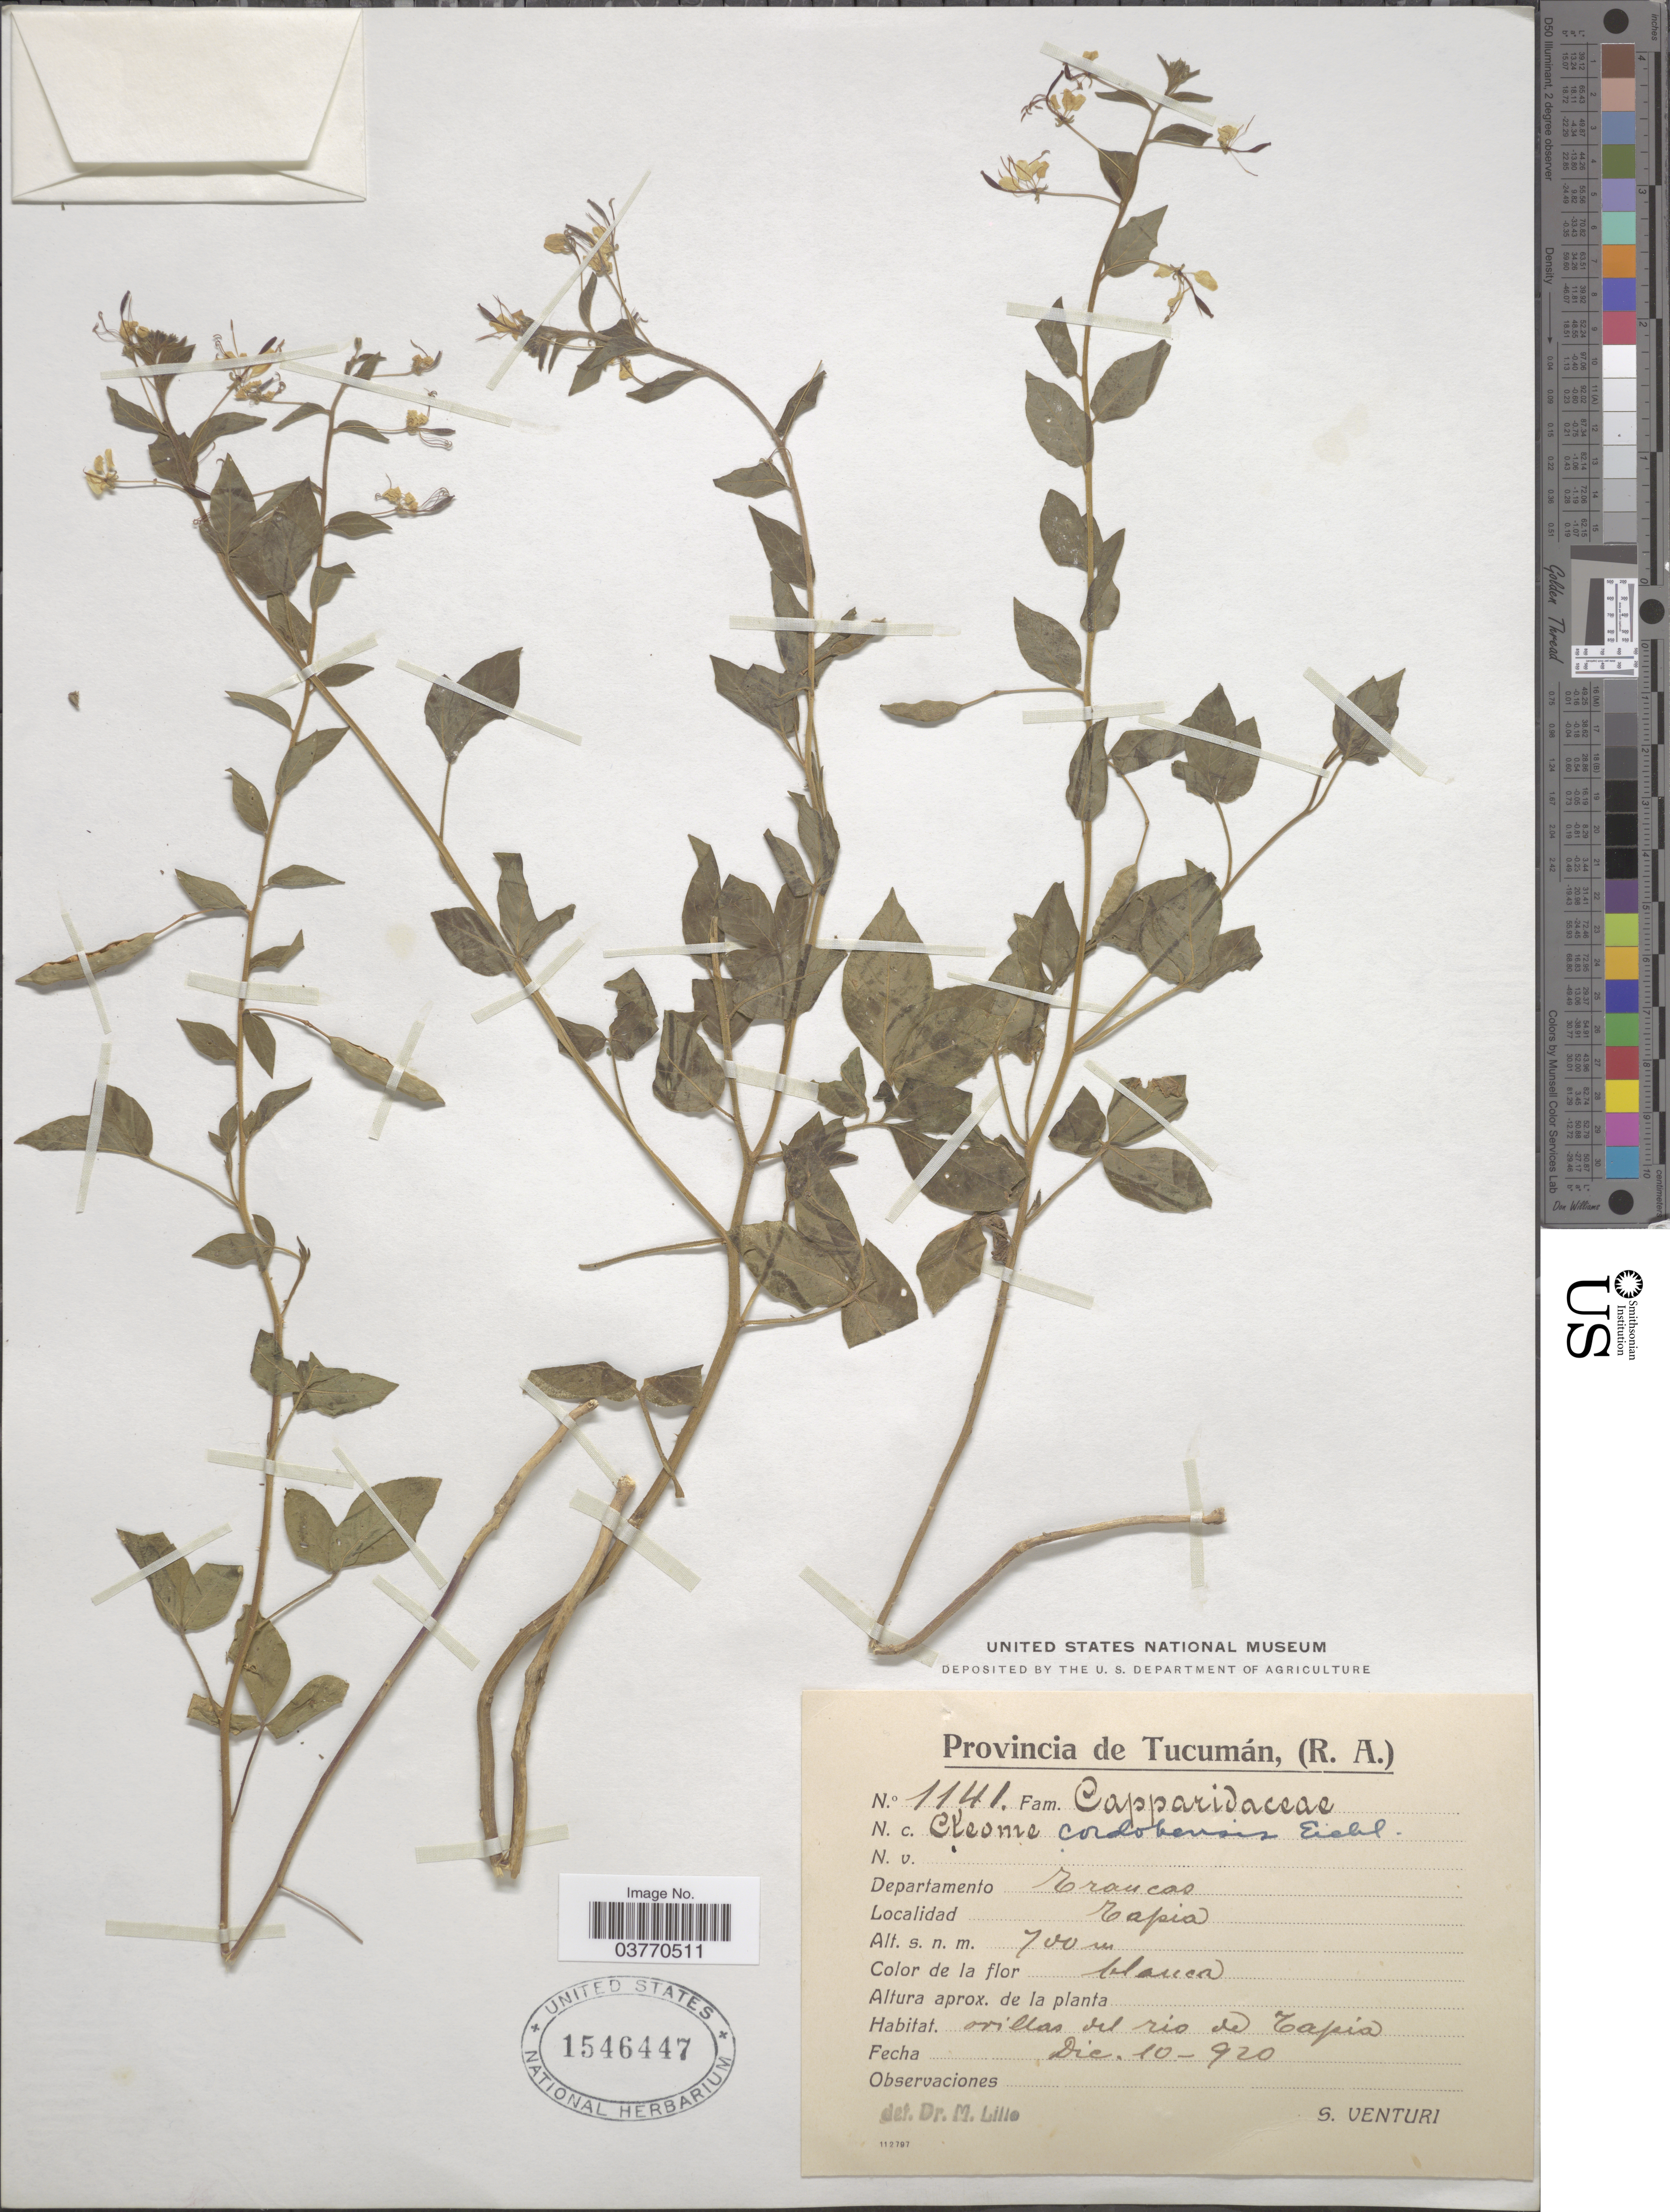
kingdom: Plantae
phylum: Tracheophyta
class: Magnoliopsida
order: Brassicales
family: Cleomaceae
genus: Tarenaya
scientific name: Tarenaya cordobensis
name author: (Eichler ex Griseb.) Arana & Oggero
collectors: S. Venturi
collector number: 1141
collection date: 1920-12-10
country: Argentina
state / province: Tucuman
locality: Departamento Trancas. Tapia. Ovillas del rio de Tapia.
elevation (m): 700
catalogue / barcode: US 1546447